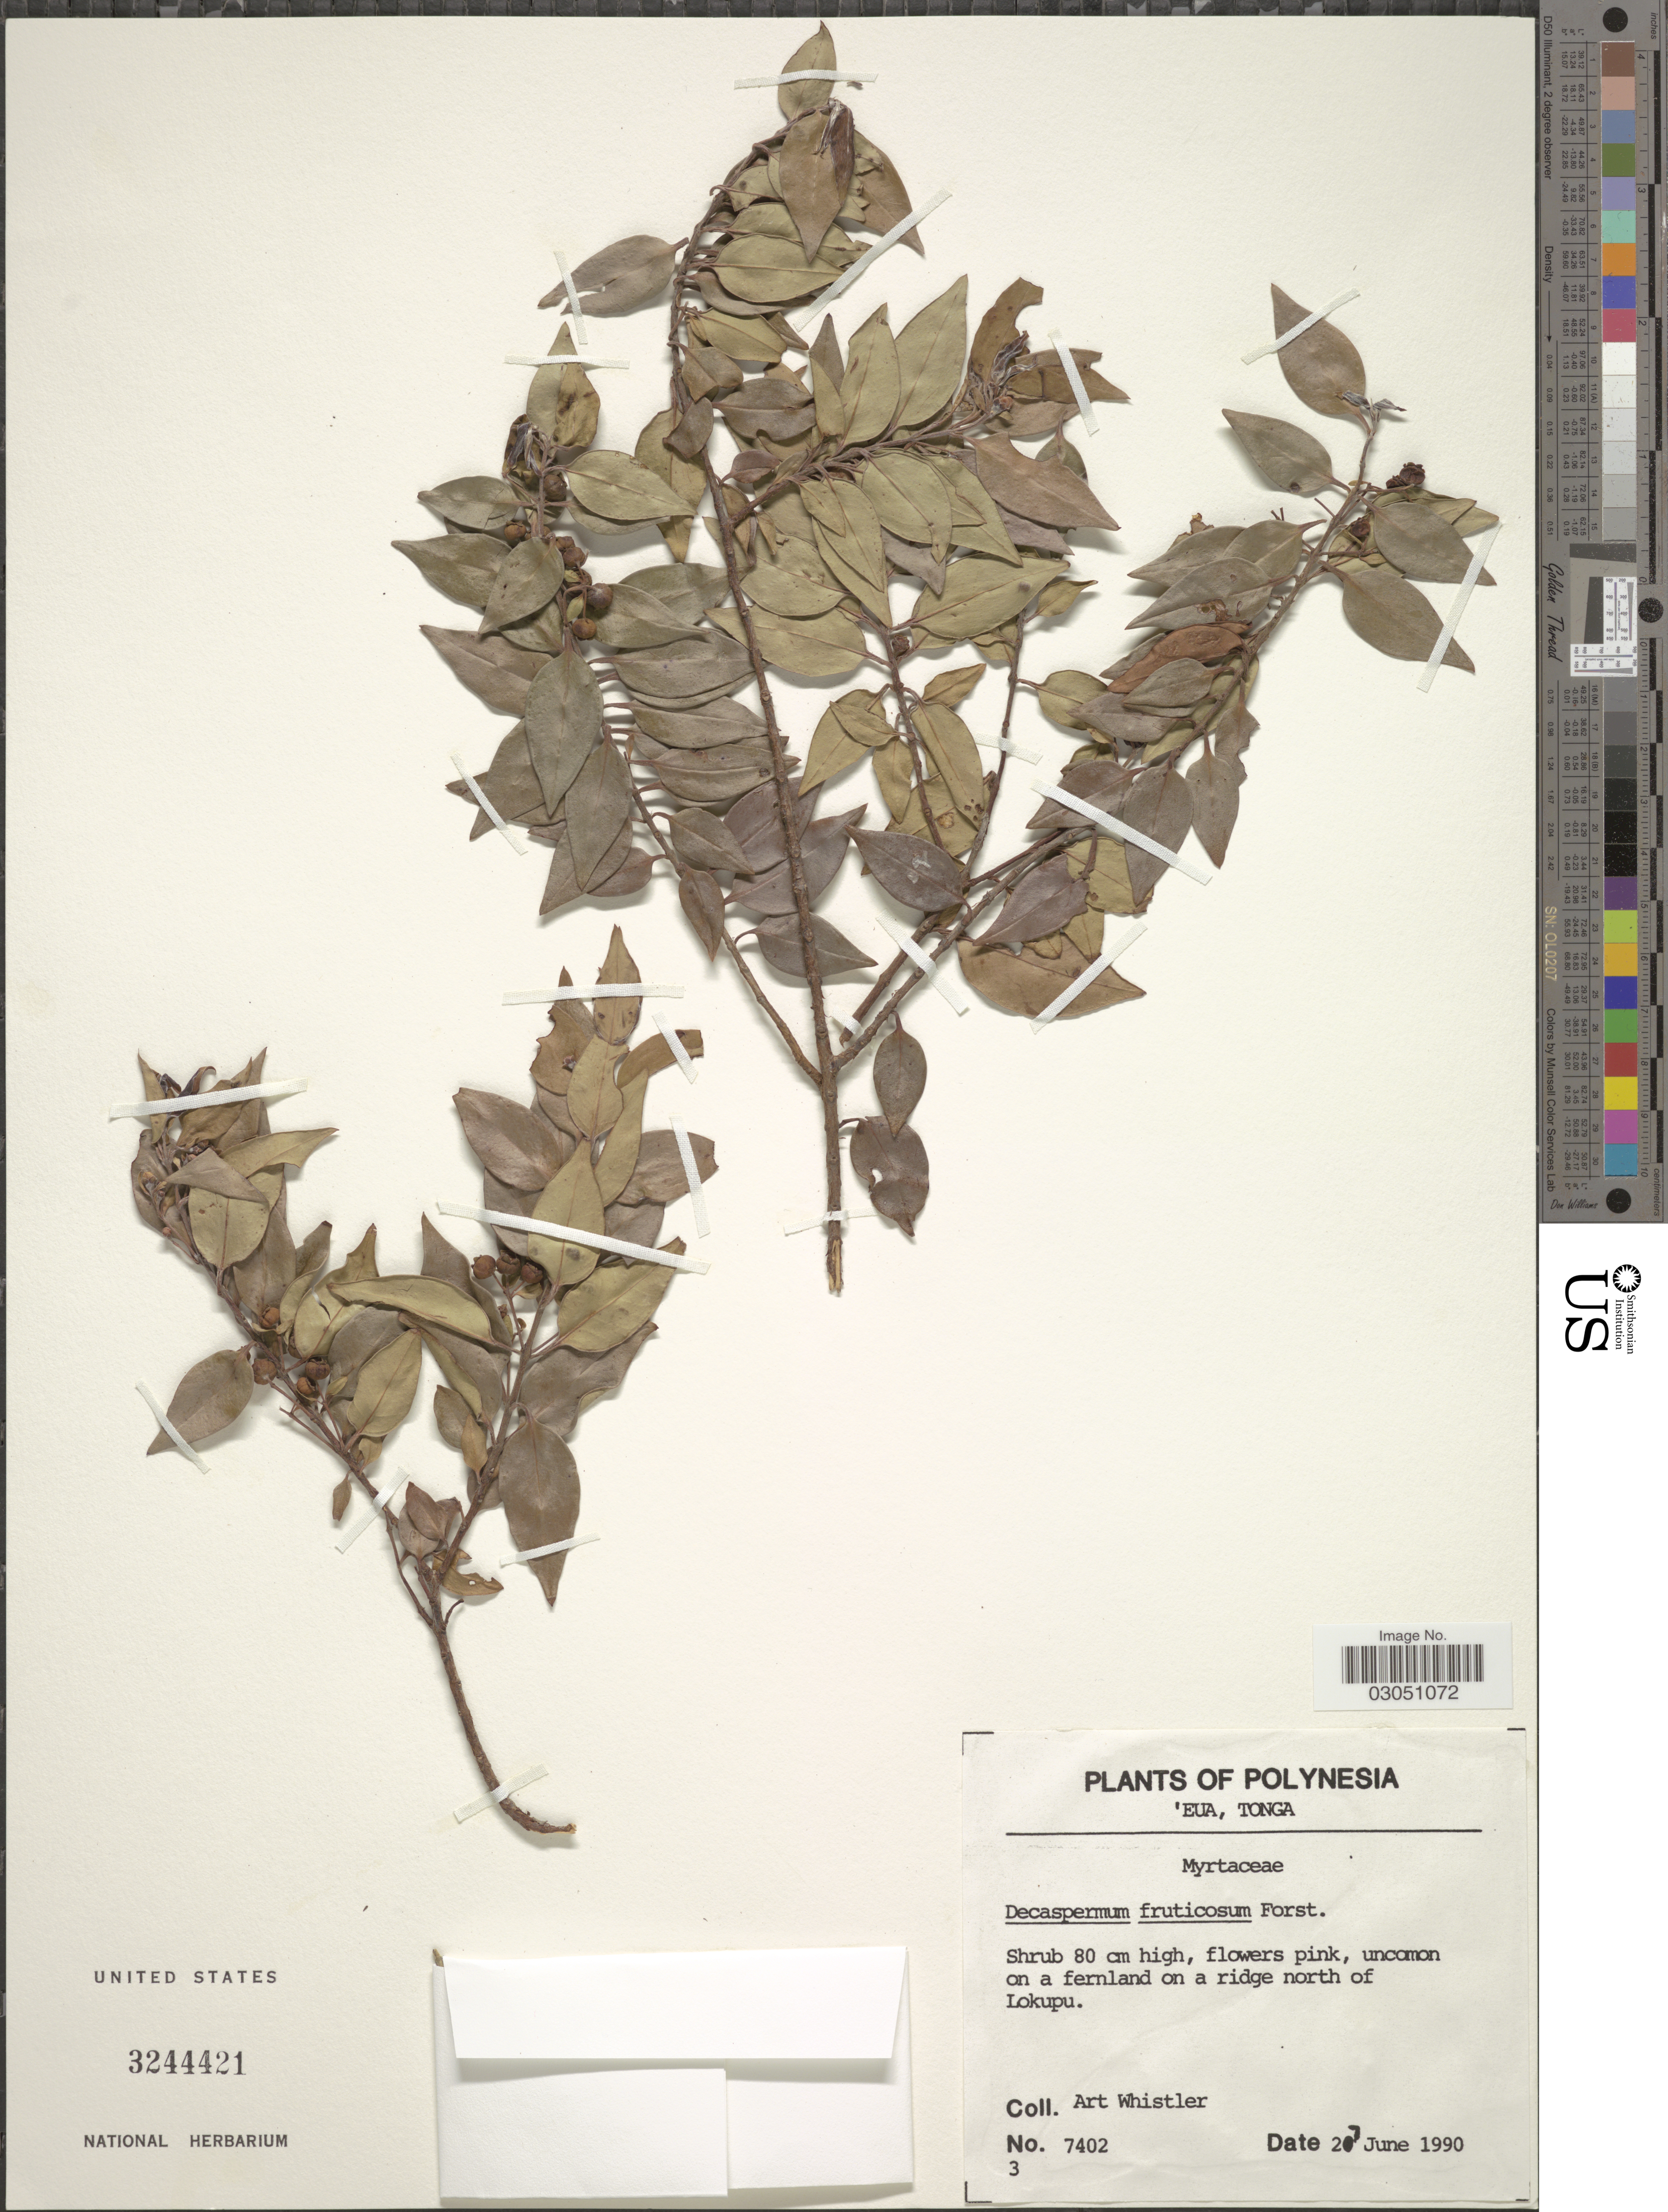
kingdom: Plantae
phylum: Tracheophyta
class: Magnoliopsida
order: Myrtales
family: Myrtaceae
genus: Decaspermum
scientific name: Decaspermum fruticosum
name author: J.R. Forst. & G. Forst.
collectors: A. Whistler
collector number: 7402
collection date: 1990-06-27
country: Tonga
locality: Polynesia. 'Eua, Tonga. Uncomon on a fernland on a ridge north of Lokupu.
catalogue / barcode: US 3244421